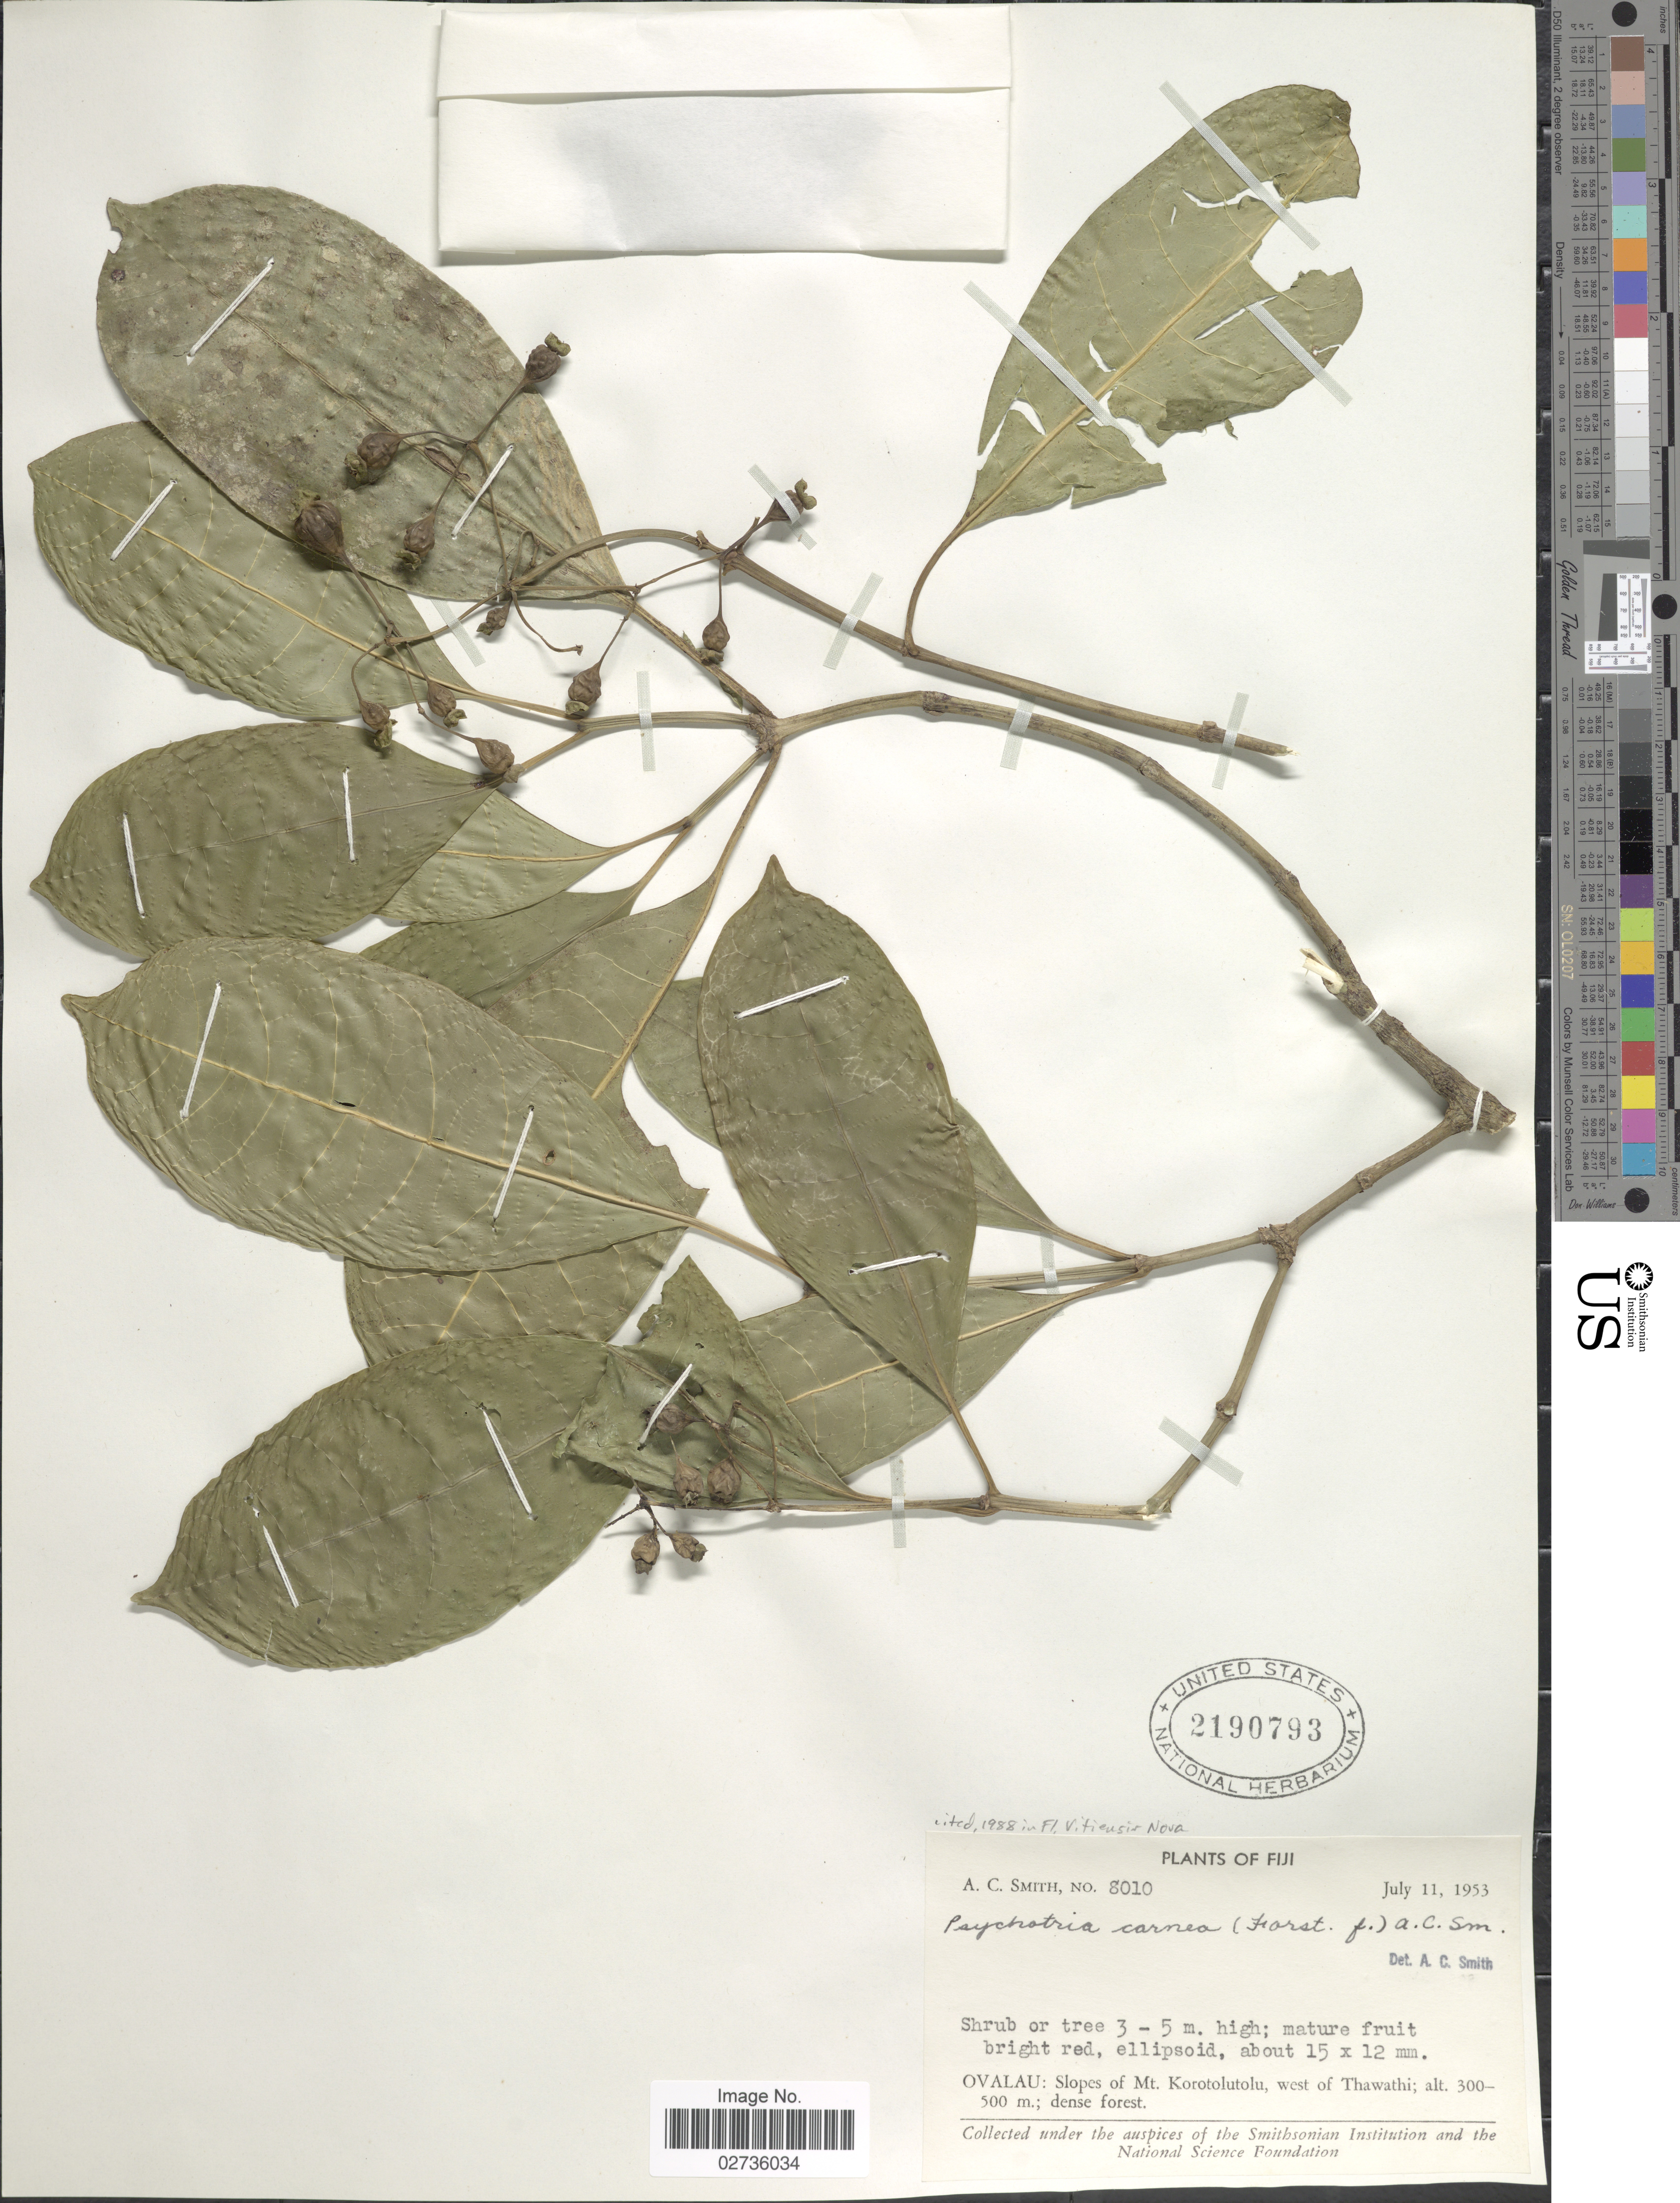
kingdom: Plantae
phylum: Tracheophyta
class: Magnoliopsida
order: Gentianales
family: Rubiaceae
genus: Psychotria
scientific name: Psychotria carnea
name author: (G. Forst.) A.C. Sm.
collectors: A. C. Smith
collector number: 8010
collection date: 1953-07-11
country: Fiji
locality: Ovalau: Slopes of Mt. Korotolutolu, west of Thawathi.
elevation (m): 300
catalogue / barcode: US 2190793